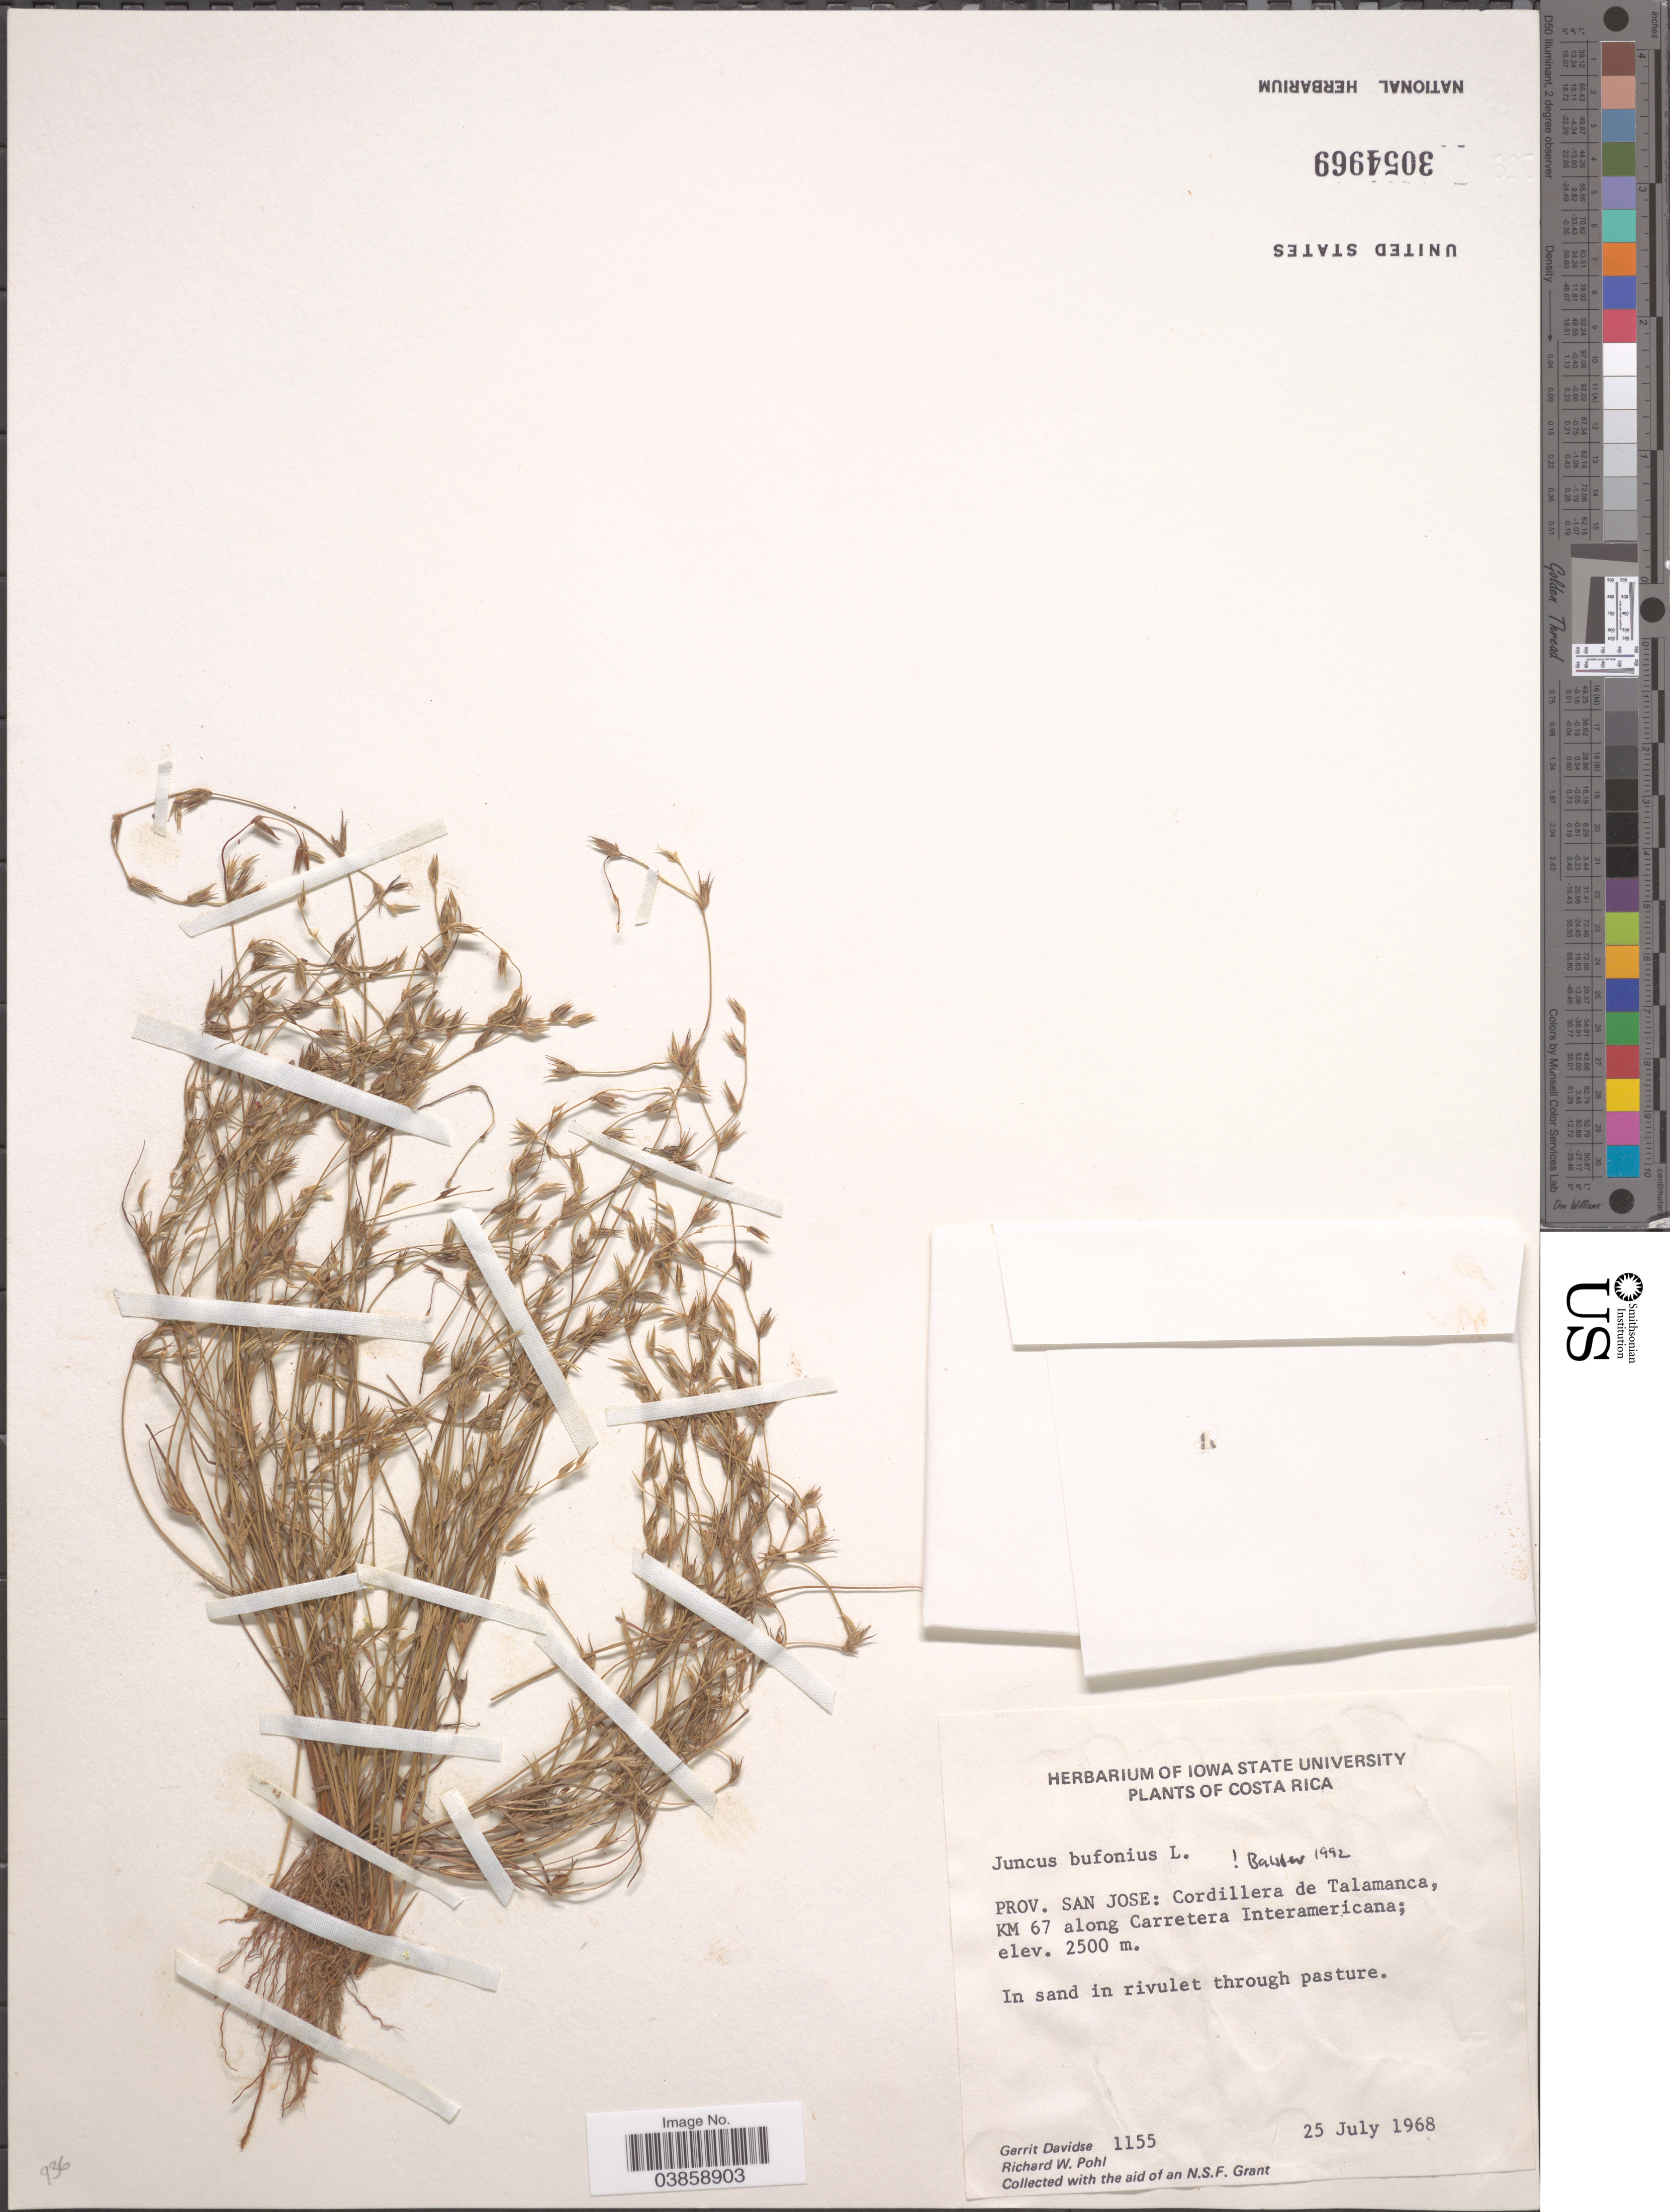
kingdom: Plantae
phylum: Tracheophyta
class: Liliopsida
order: Poales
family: Juncaceae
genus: Juncus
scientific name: Juncus bufonius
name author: L.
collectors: G. Davidse & R. W. Pohl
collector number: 1155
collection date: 1968-07-25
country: Costa Rica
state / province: San José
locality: Cordillera de Talamanca, KM 67 along Carretera Interamericana.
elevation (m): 2500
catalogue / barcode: US 3054969